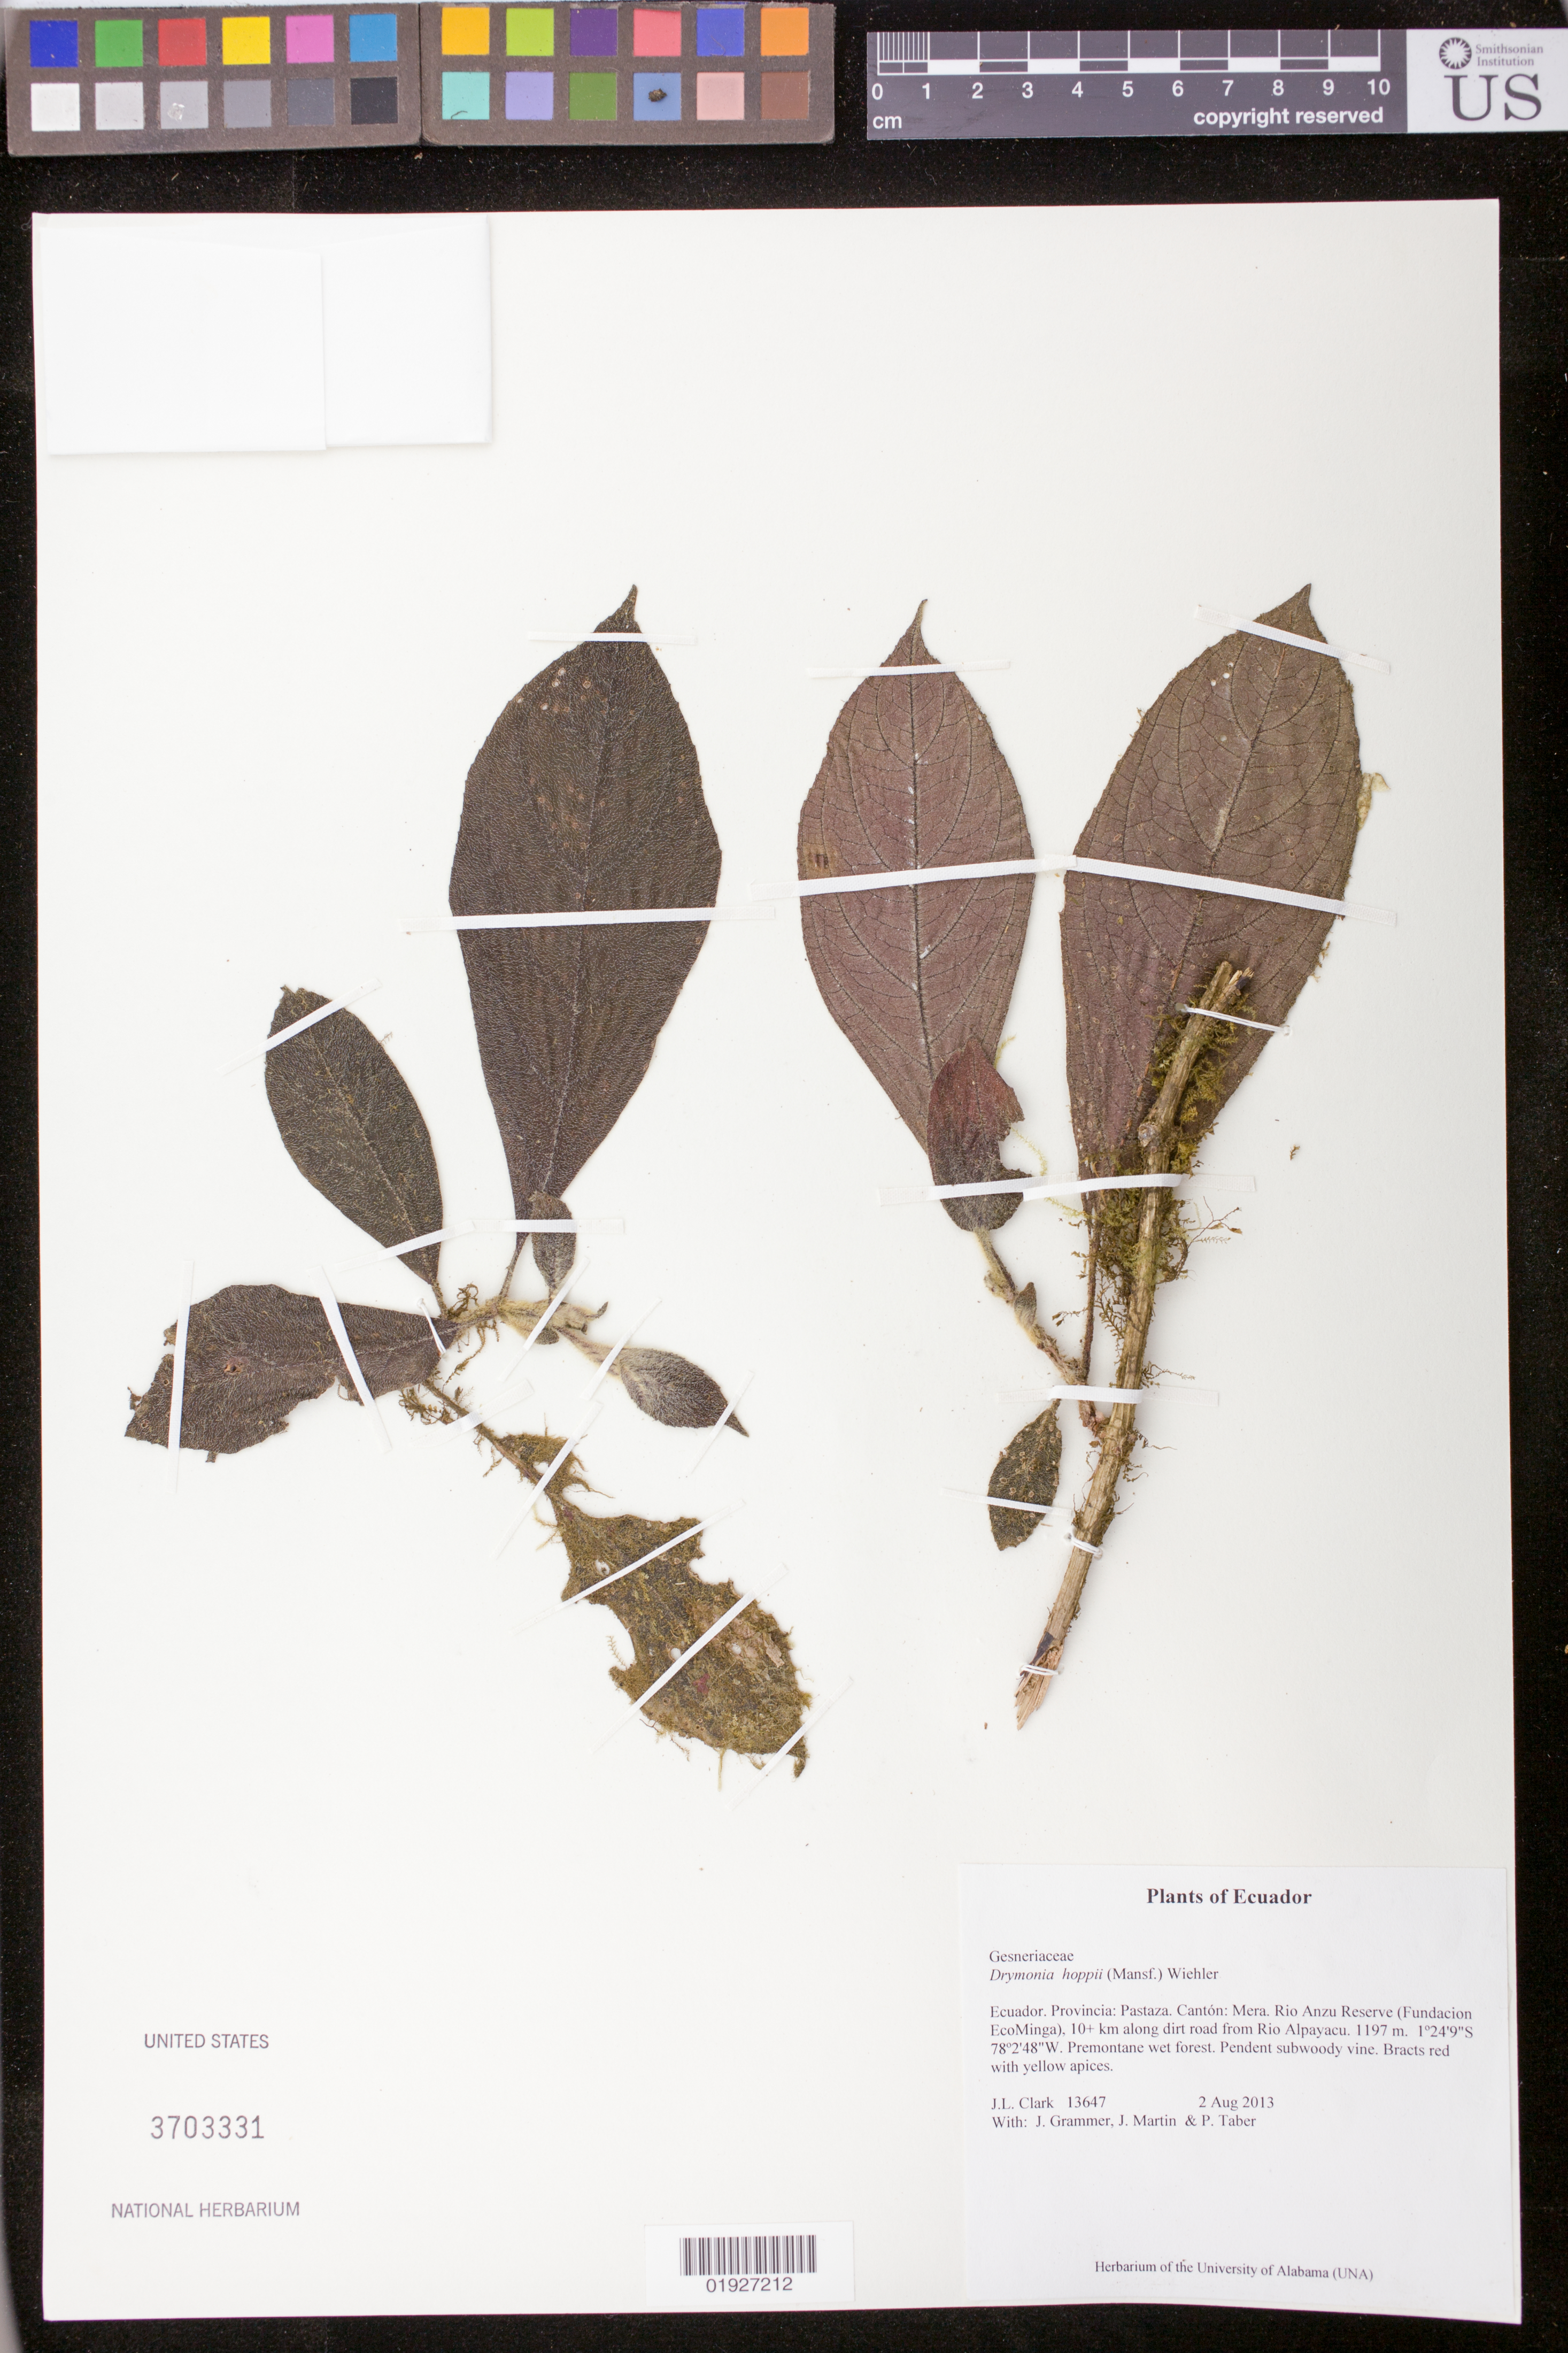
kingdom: Plantae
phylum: Tracheophyta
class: Magnoliopsida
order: Lamiales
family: Gesneriaceae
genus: Drymonia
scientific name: Drymonia hoppii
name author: (Mansf.) Wiehler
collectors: J. L. Clark, J. Grammer, J. Martin & P. Taber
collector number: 13647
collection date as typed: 2 Aug 2013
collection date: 2013-08-02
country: Ecuador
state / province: Pastaza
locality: Ecuador, Provincia: Pastaza. Canton: Mera. Rio Anzu Reserve (Fundacion EcoMinga), 10± along dirt road from Rio Alpayacu.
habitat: Premontane wet forest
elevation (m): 1197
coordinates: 1°24'9"S, 78°2'48"W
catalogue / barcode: US 3703331